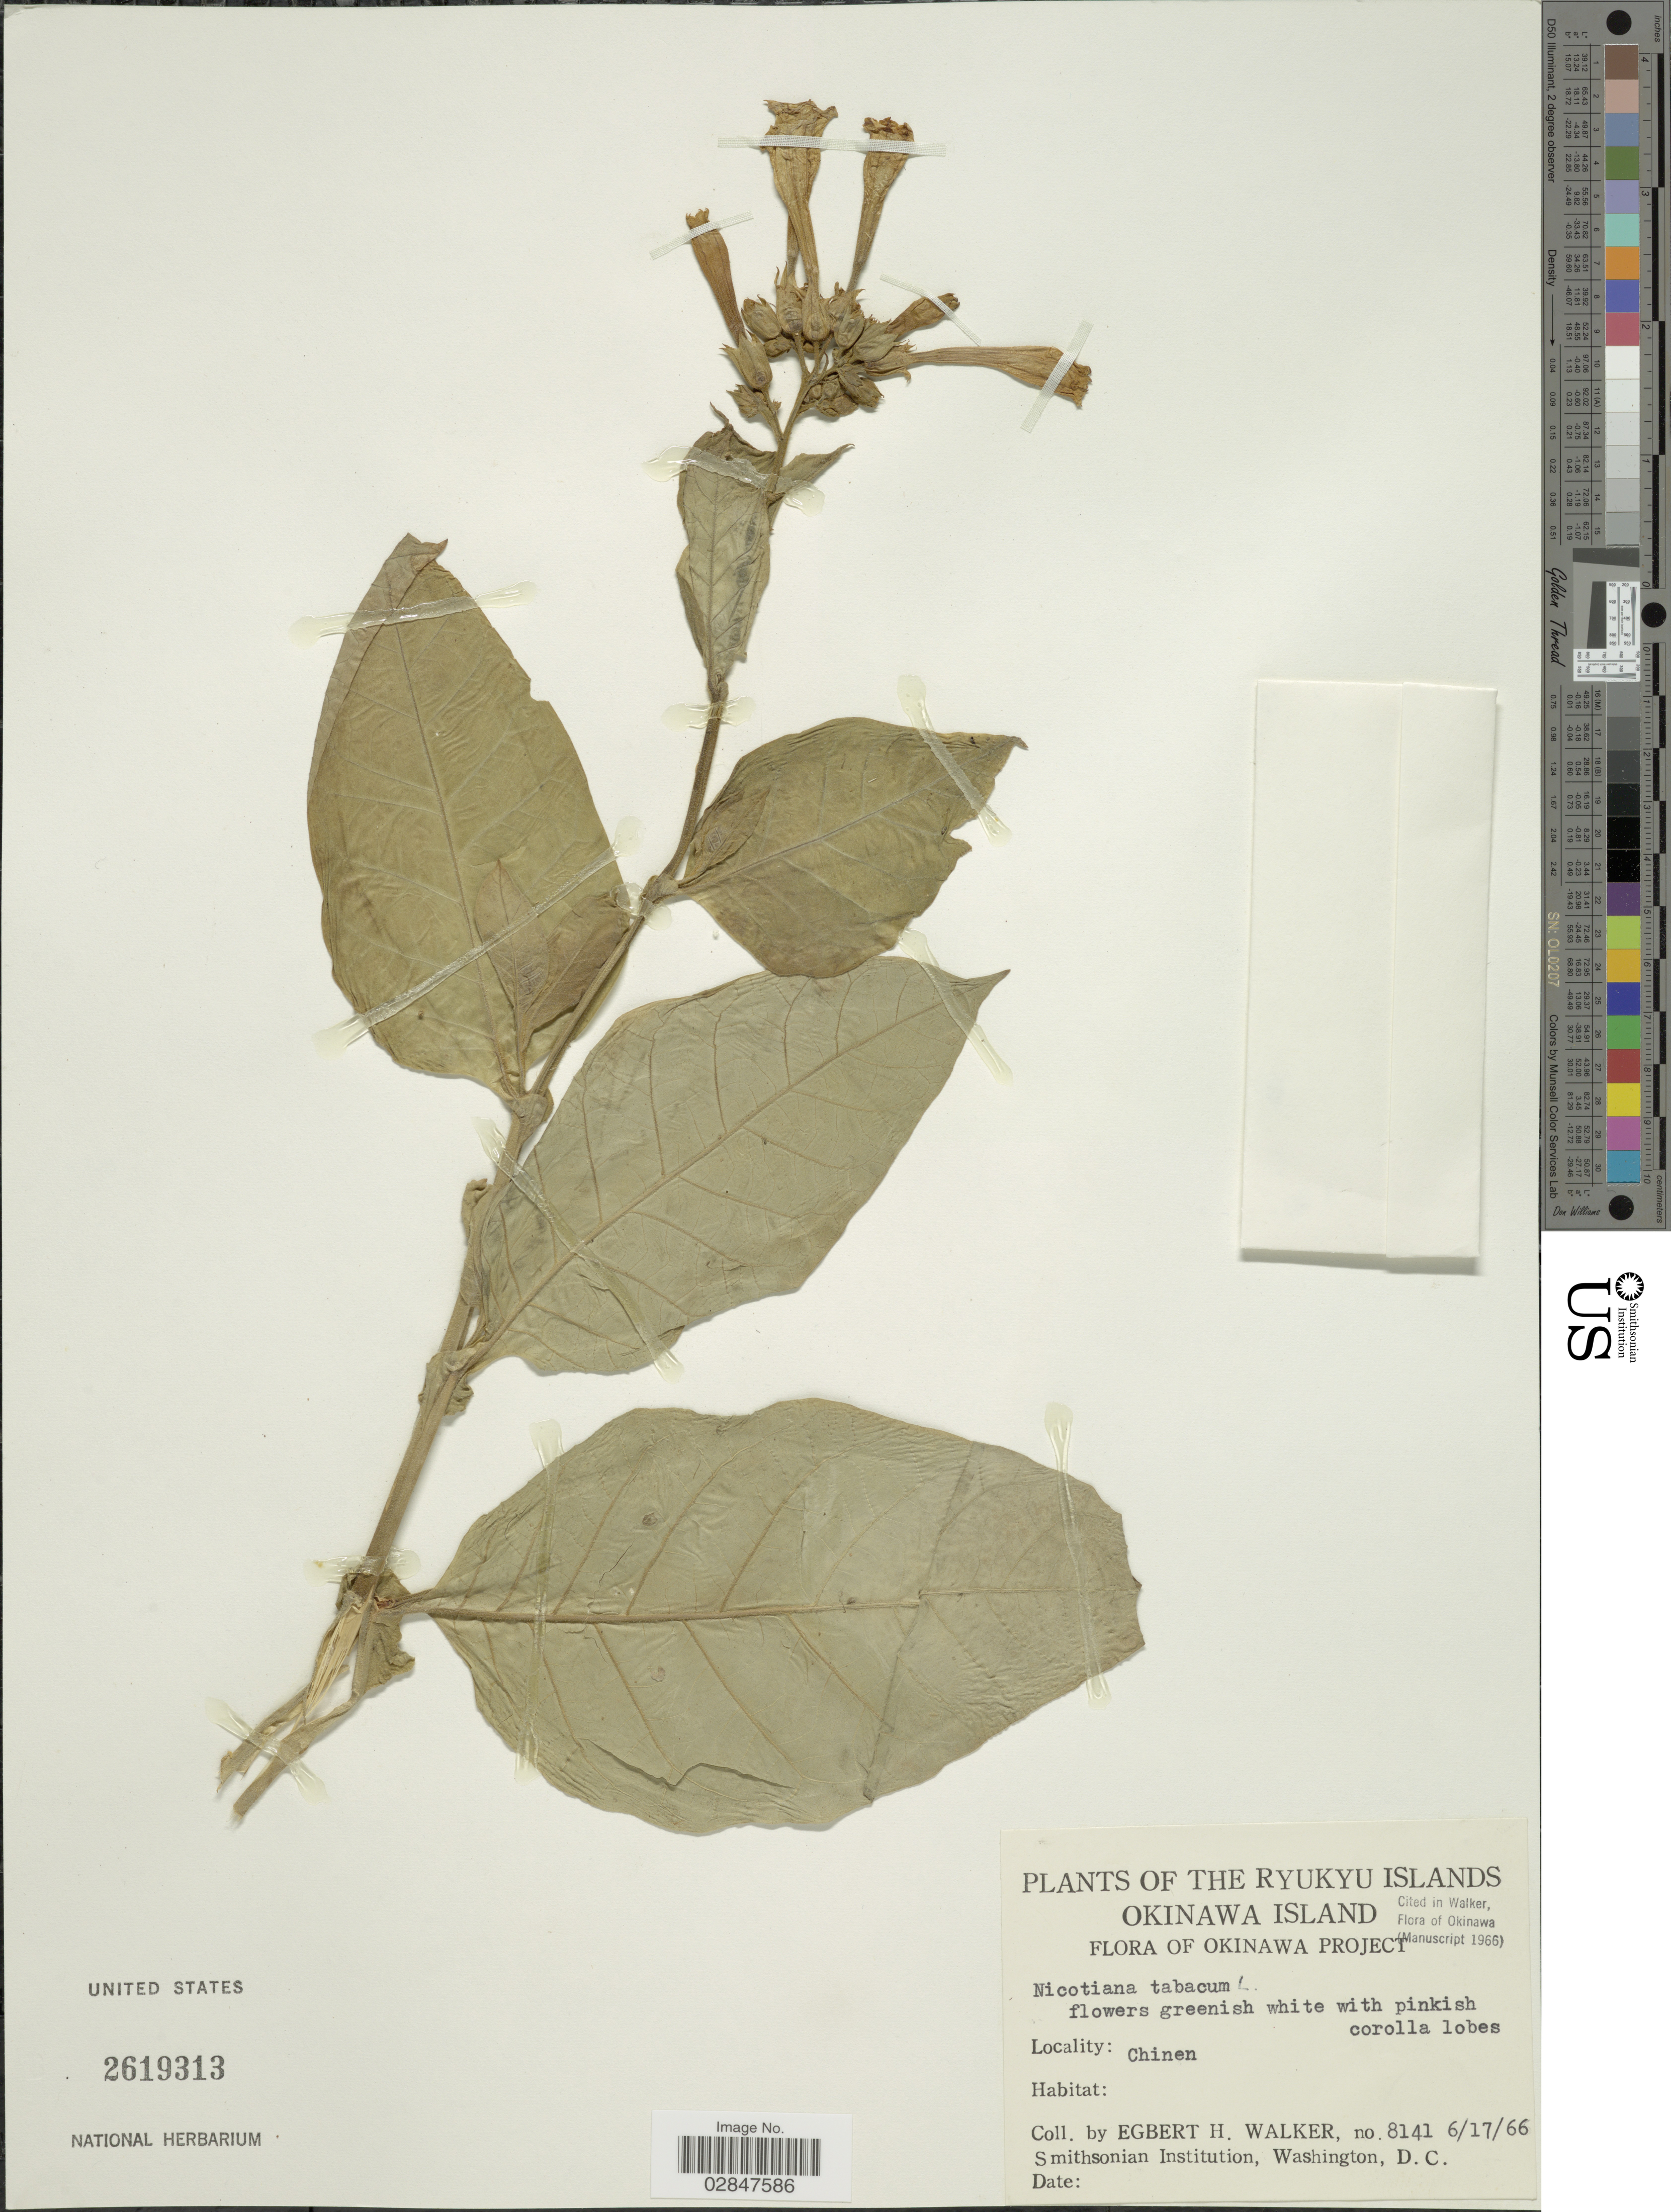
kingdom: Plantae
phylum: Tracheophyta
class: Magnoliopsida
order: Solanales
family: Solanaceae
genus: Nicotiana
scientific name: Nicotiana tabacum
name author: L.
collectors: E. H. Walker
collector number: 8141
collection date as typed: Transcribed d/m/y: 17/6/66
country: Japan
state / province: Okinawa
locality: The Ryukyu Islands. Okinawa Project. Chinen.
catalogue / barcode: US 2619313